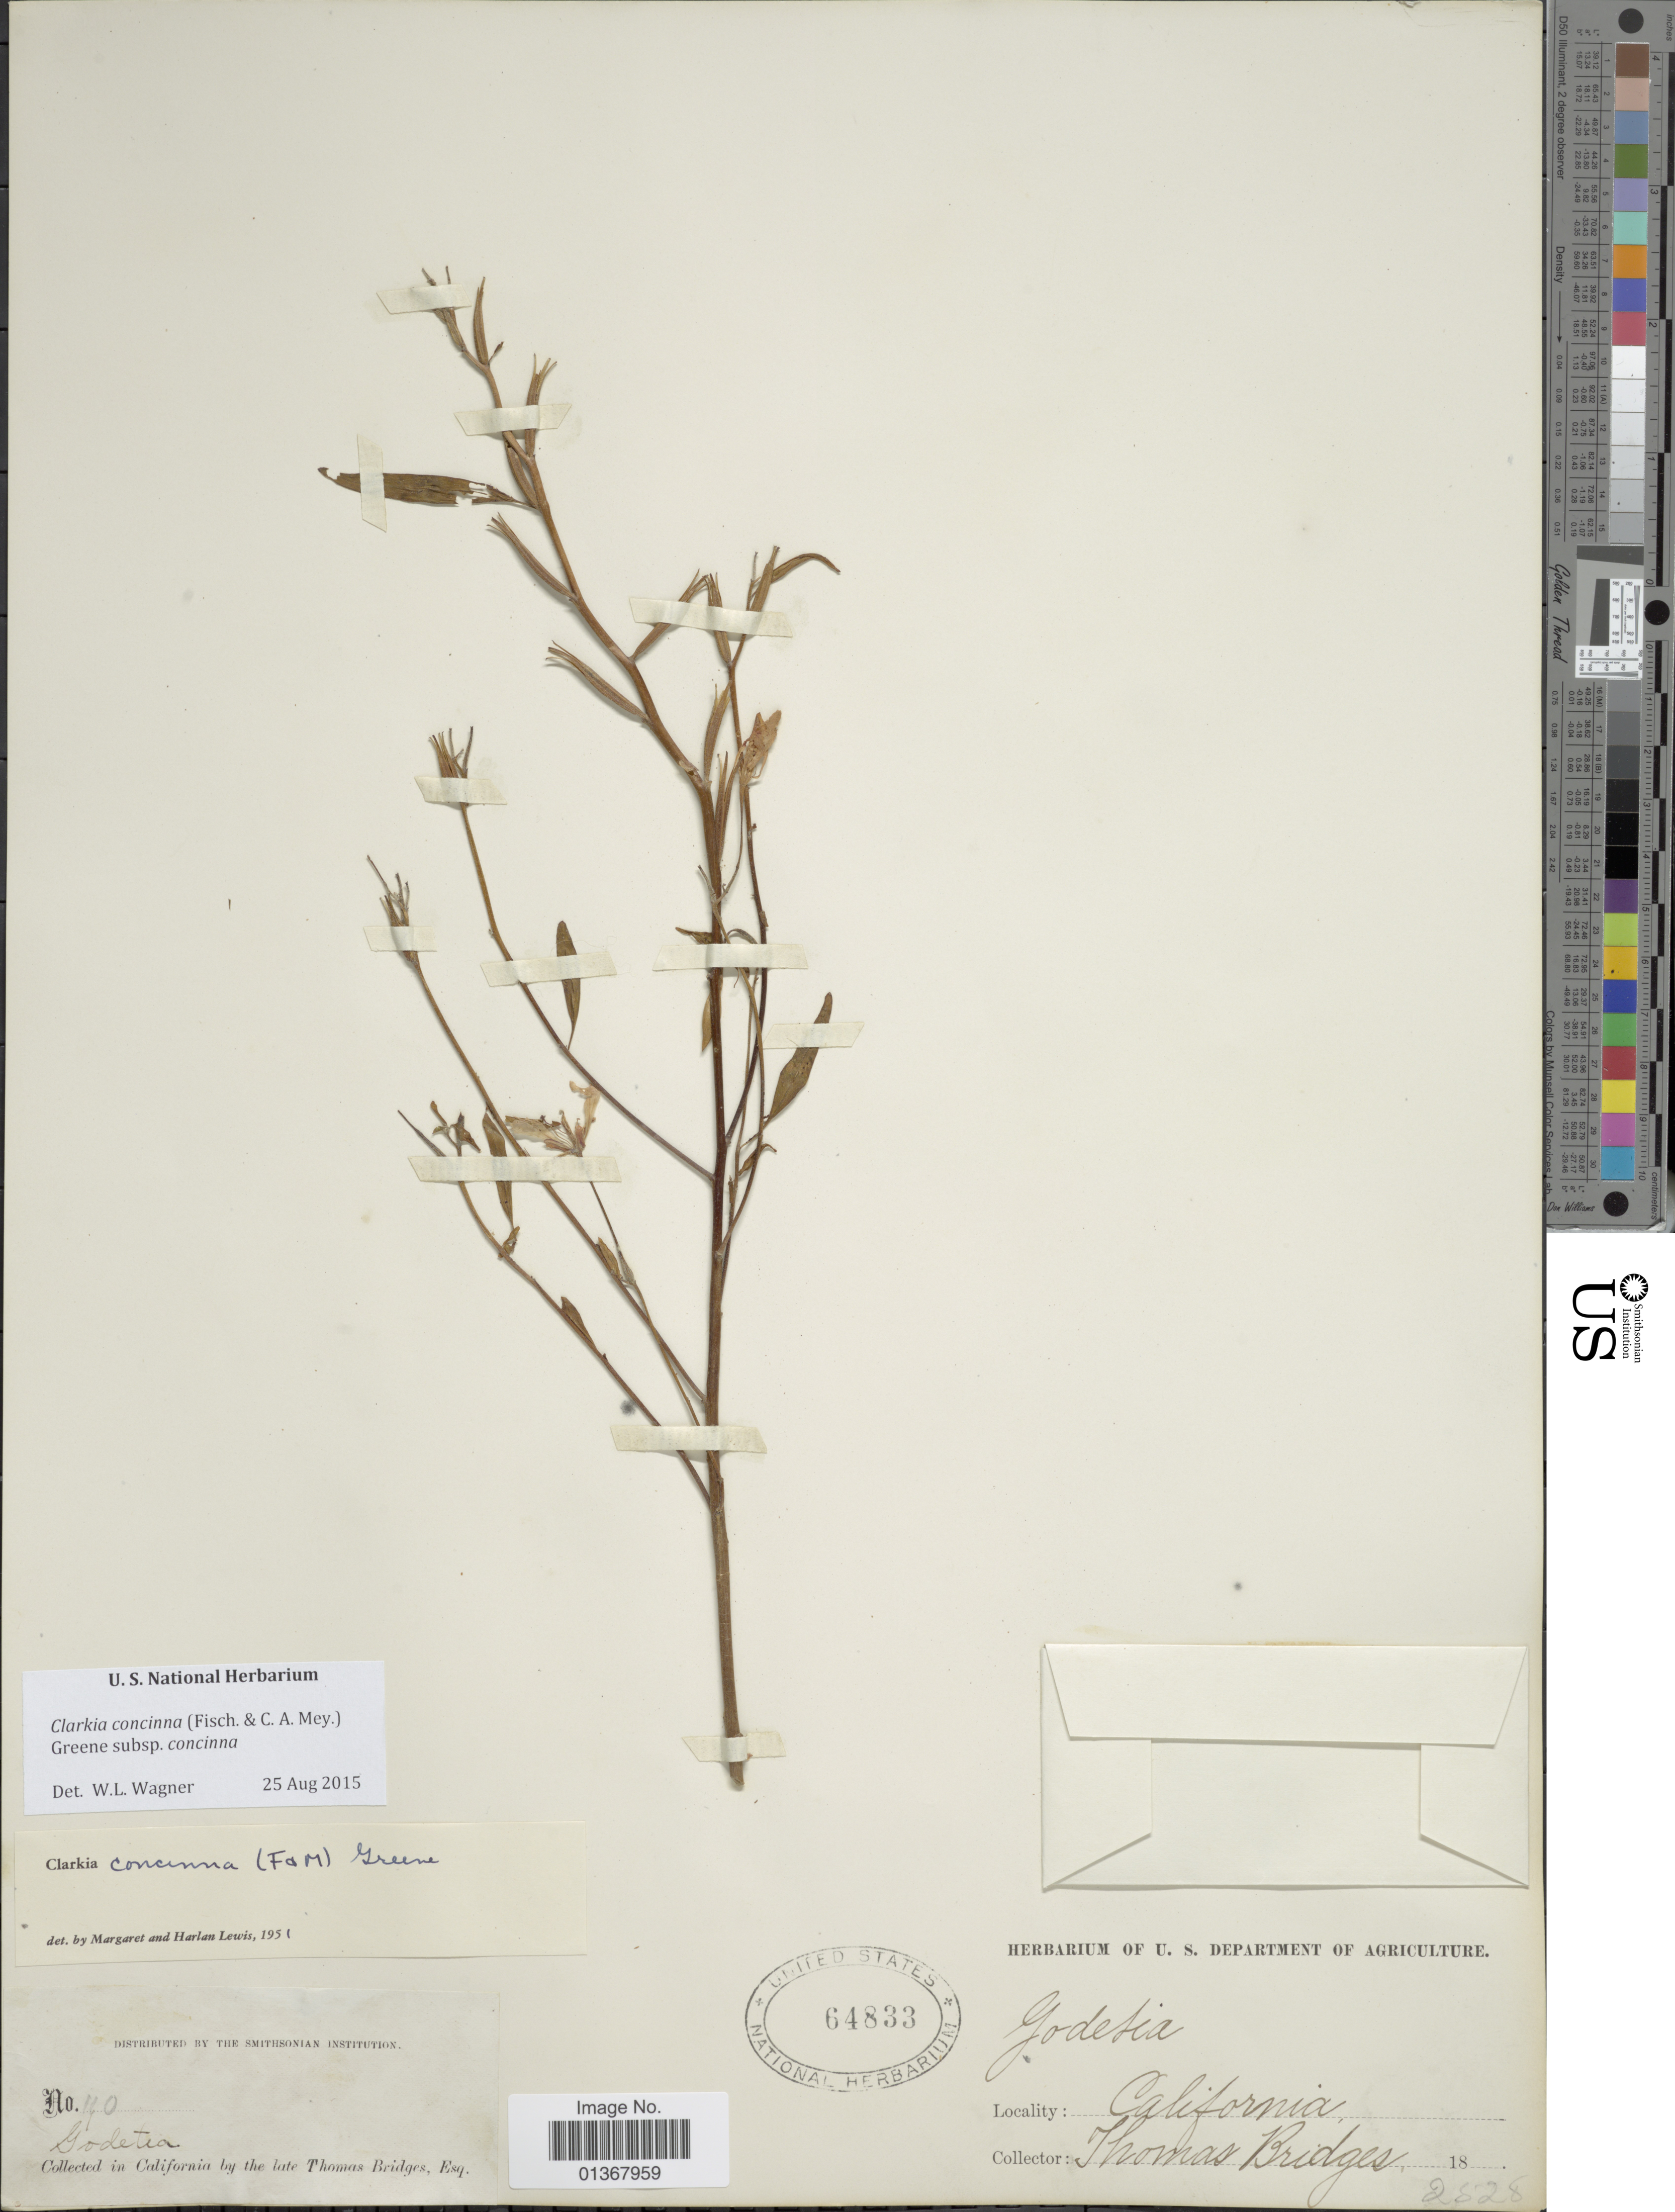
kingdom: Plantae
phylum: Tracheophyta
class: Magnoliopsida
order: Myrtales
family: Onagraceae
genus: Clarkia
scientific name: Clarkia concinna subsp. concinna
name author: (Fisch. & C.A. Mey.) Greene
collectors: T. Bridges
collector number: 40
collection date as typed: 18--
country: United States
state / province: California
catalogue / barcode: US 64833